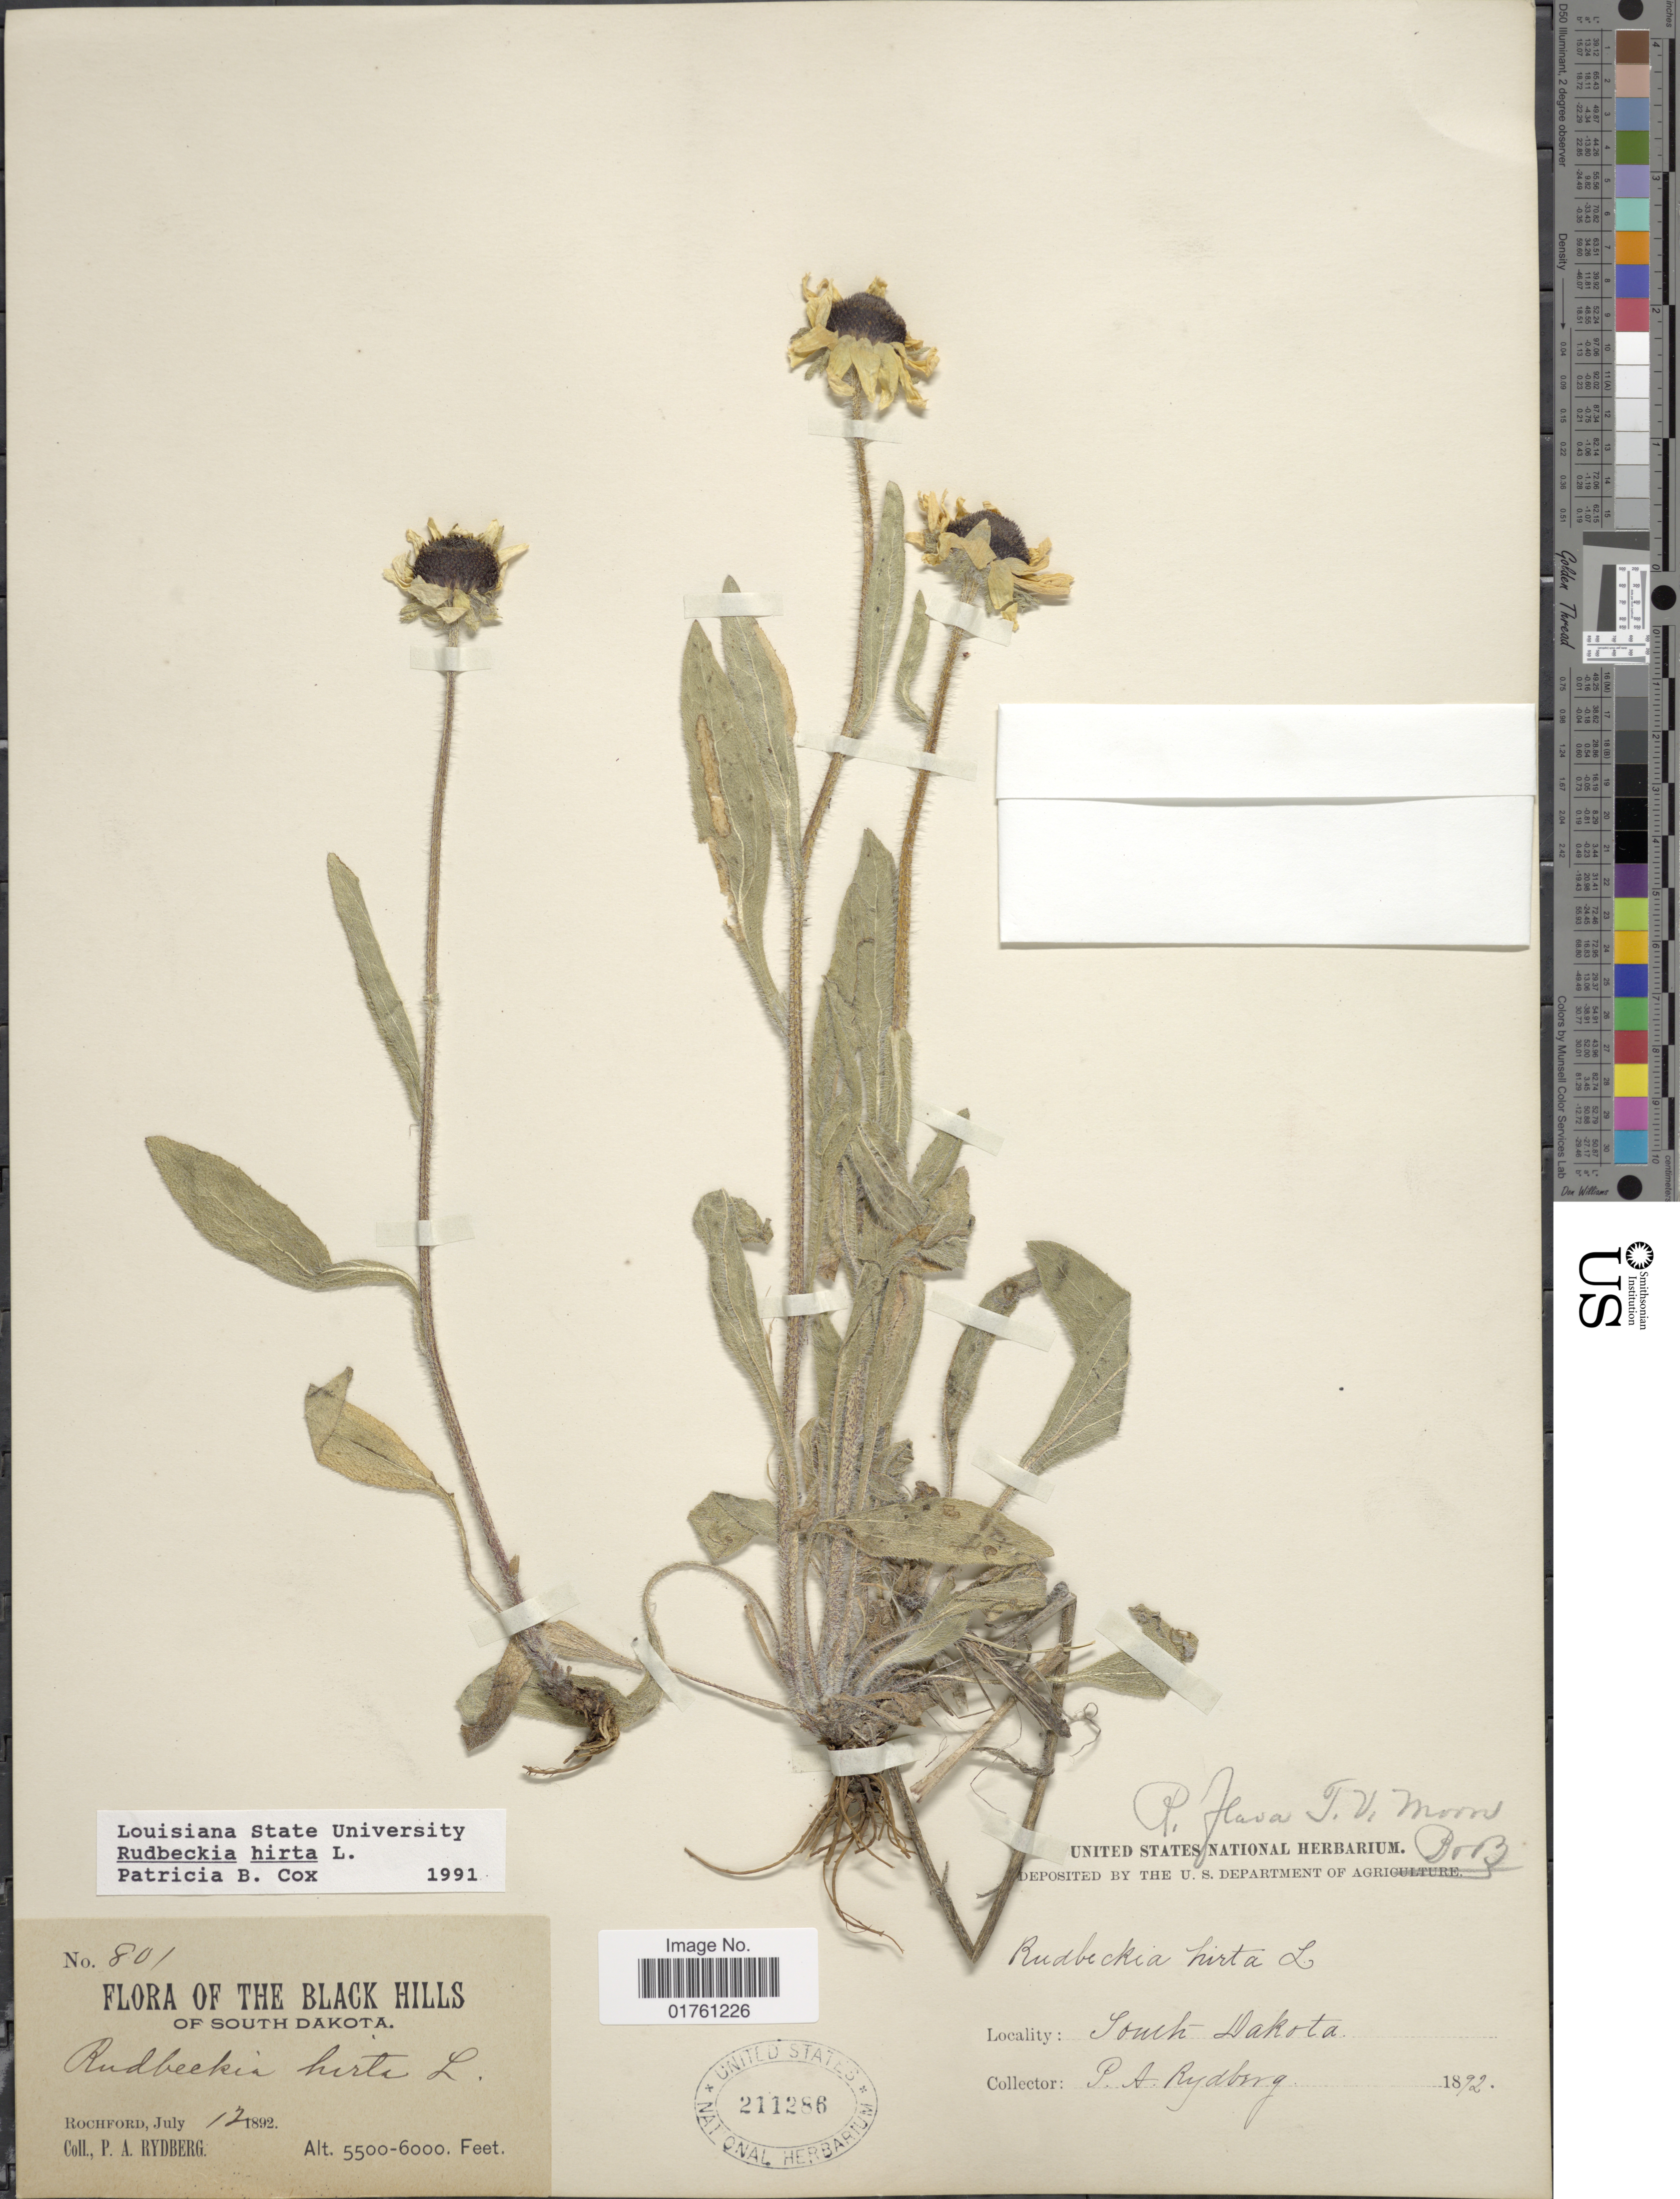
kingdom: Plantae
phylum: Tracheophyta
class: Magnoliopsida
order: Asterales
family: Asteraceae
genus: Rudbeckia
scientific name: Rudbeckia hirta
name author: L.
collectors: P. A. Rydberg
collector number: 801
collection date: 1892-07-12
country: United States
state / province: South Dakota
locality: The Black Hills, Rochford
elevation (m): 1676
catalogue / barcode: US 211286